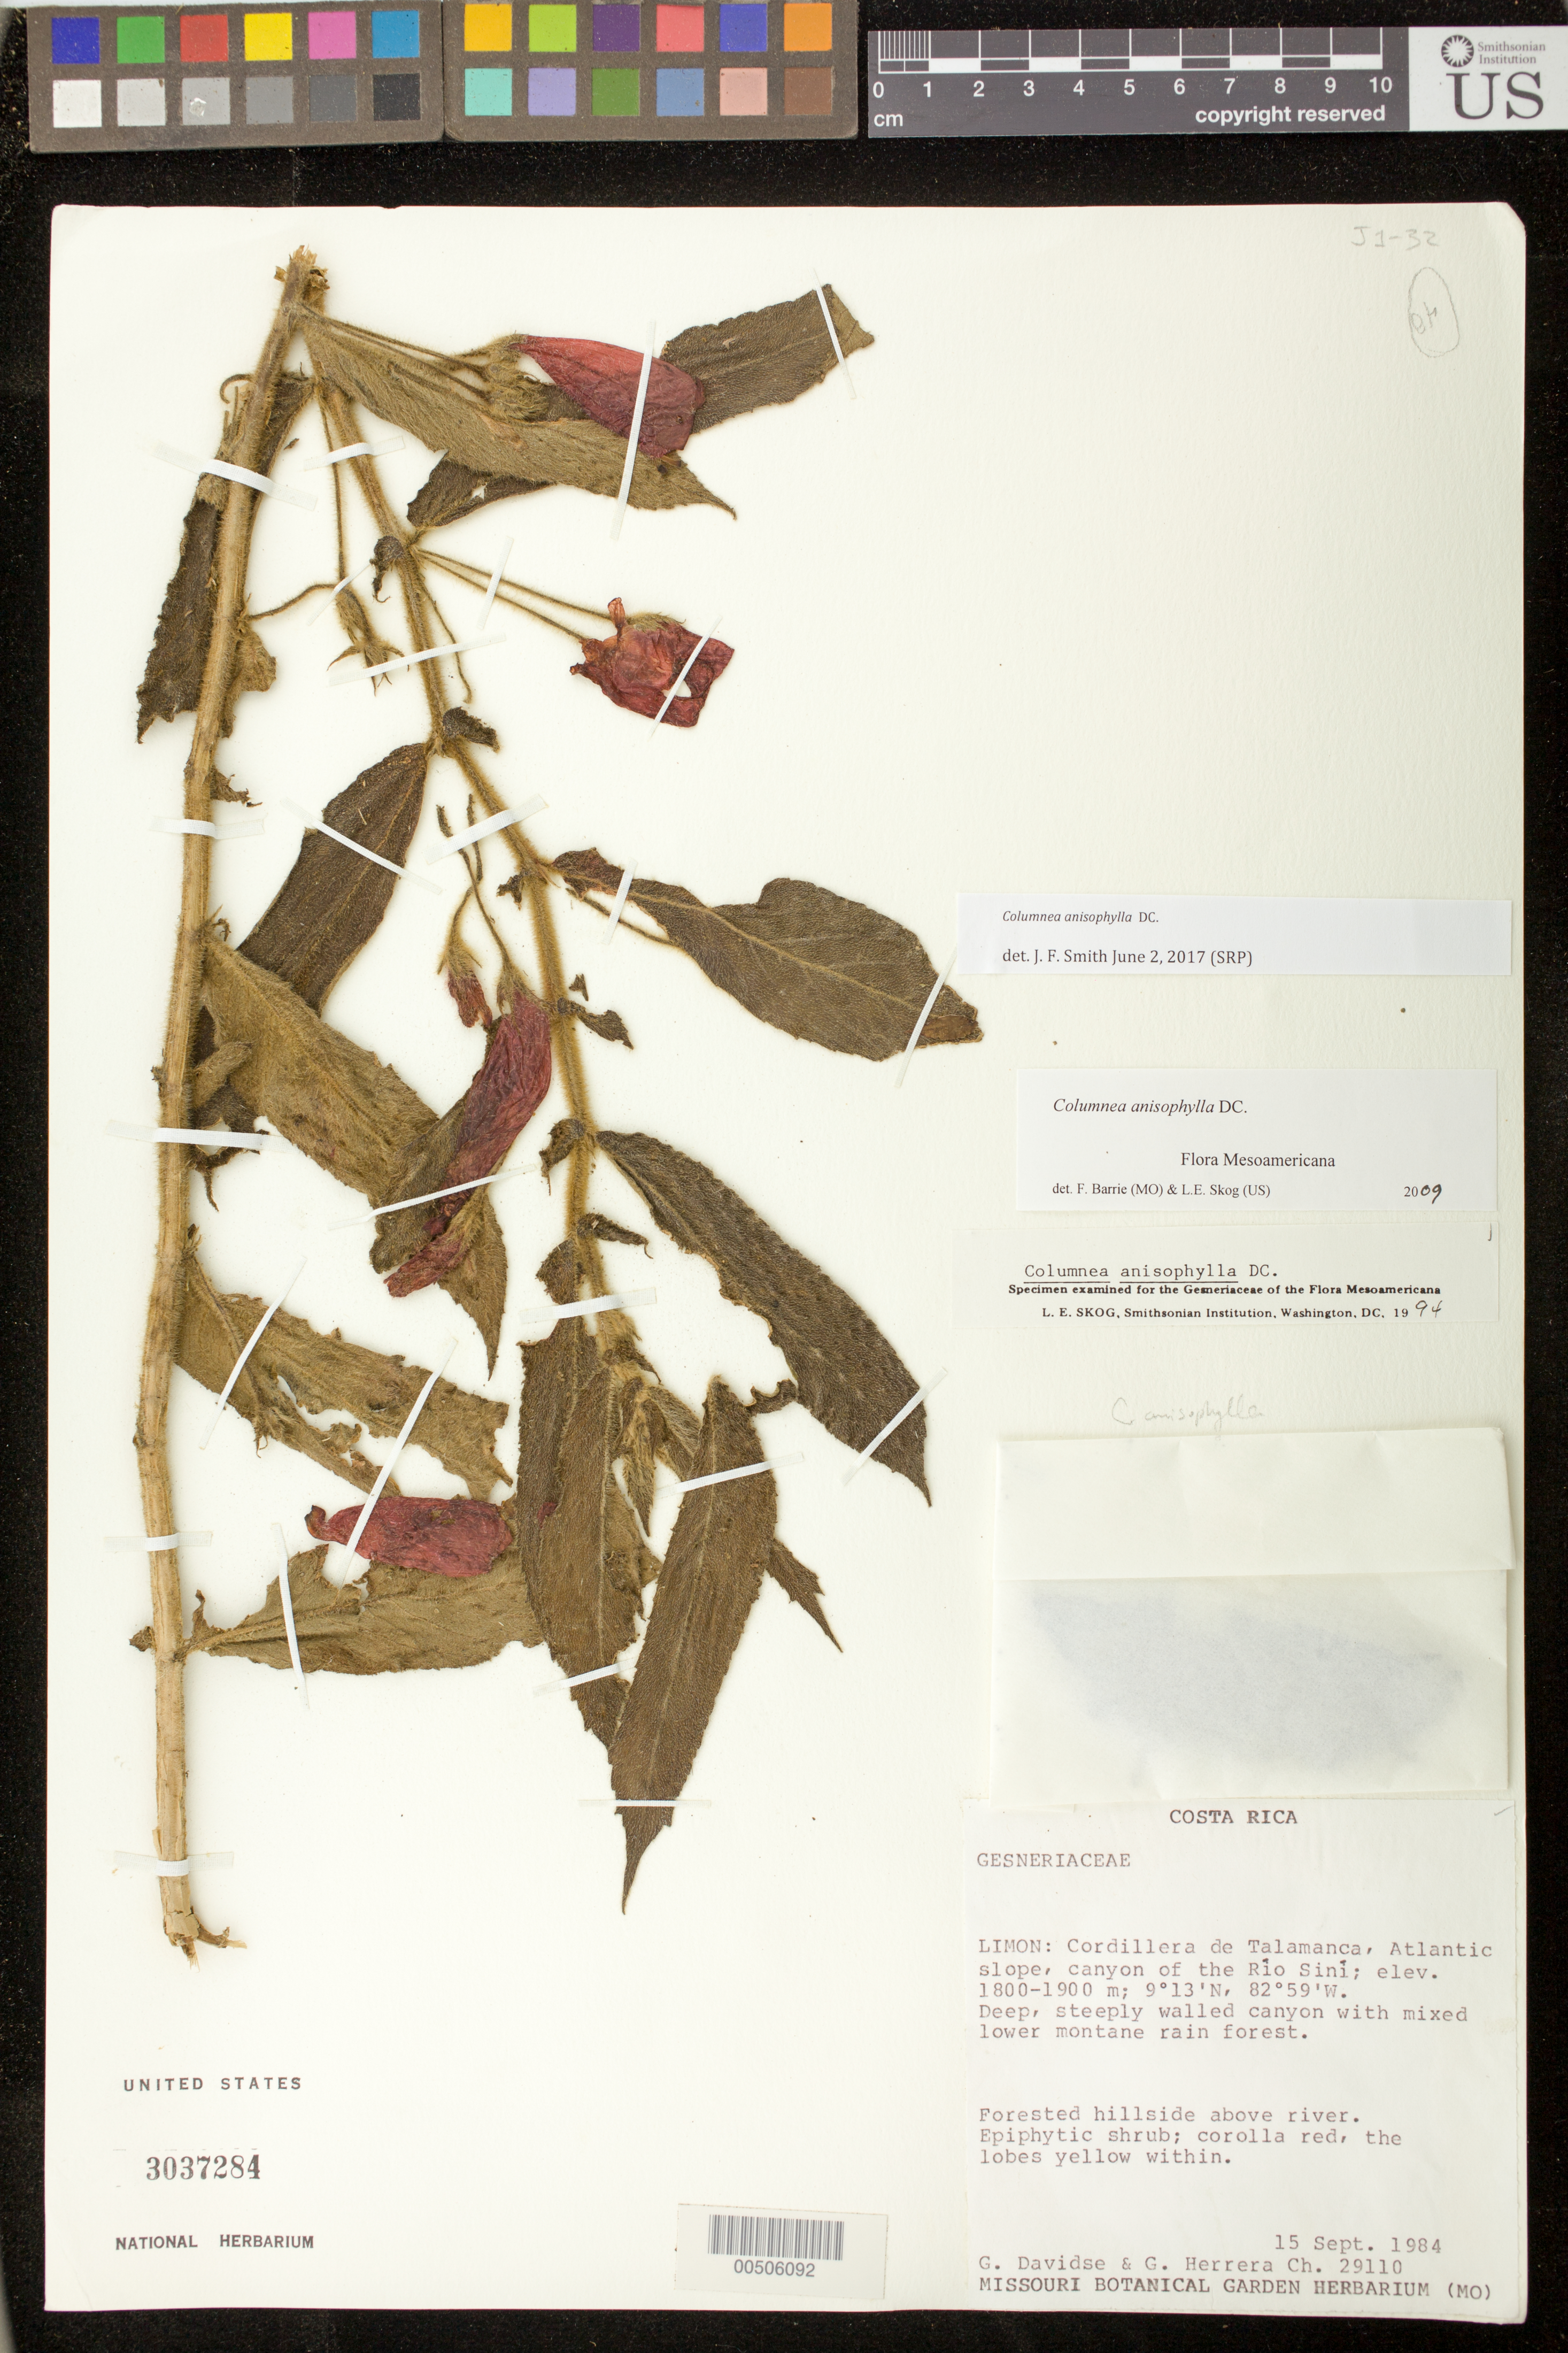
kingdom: Plantae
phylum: Tracheophyta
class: Magnoliopsida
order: Lamiales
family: Gesneriaceae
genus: Columnea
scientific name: Columnea anisophylla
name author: DC.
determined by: Skog, Laurence E.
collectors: G. Davidse & G. Herrera Ch.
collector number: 29110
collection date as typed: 15 Sep 1984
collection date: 1984-09-15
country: Costa Rica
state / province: Limón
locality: Cordillera de Talamanca, Atlantic slope, canyon of the Rio Siní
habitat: Deep, steeply walled canyon with mixed lower montane rain forest; forested hillside above river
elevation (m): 1800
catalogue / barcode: US 3037284